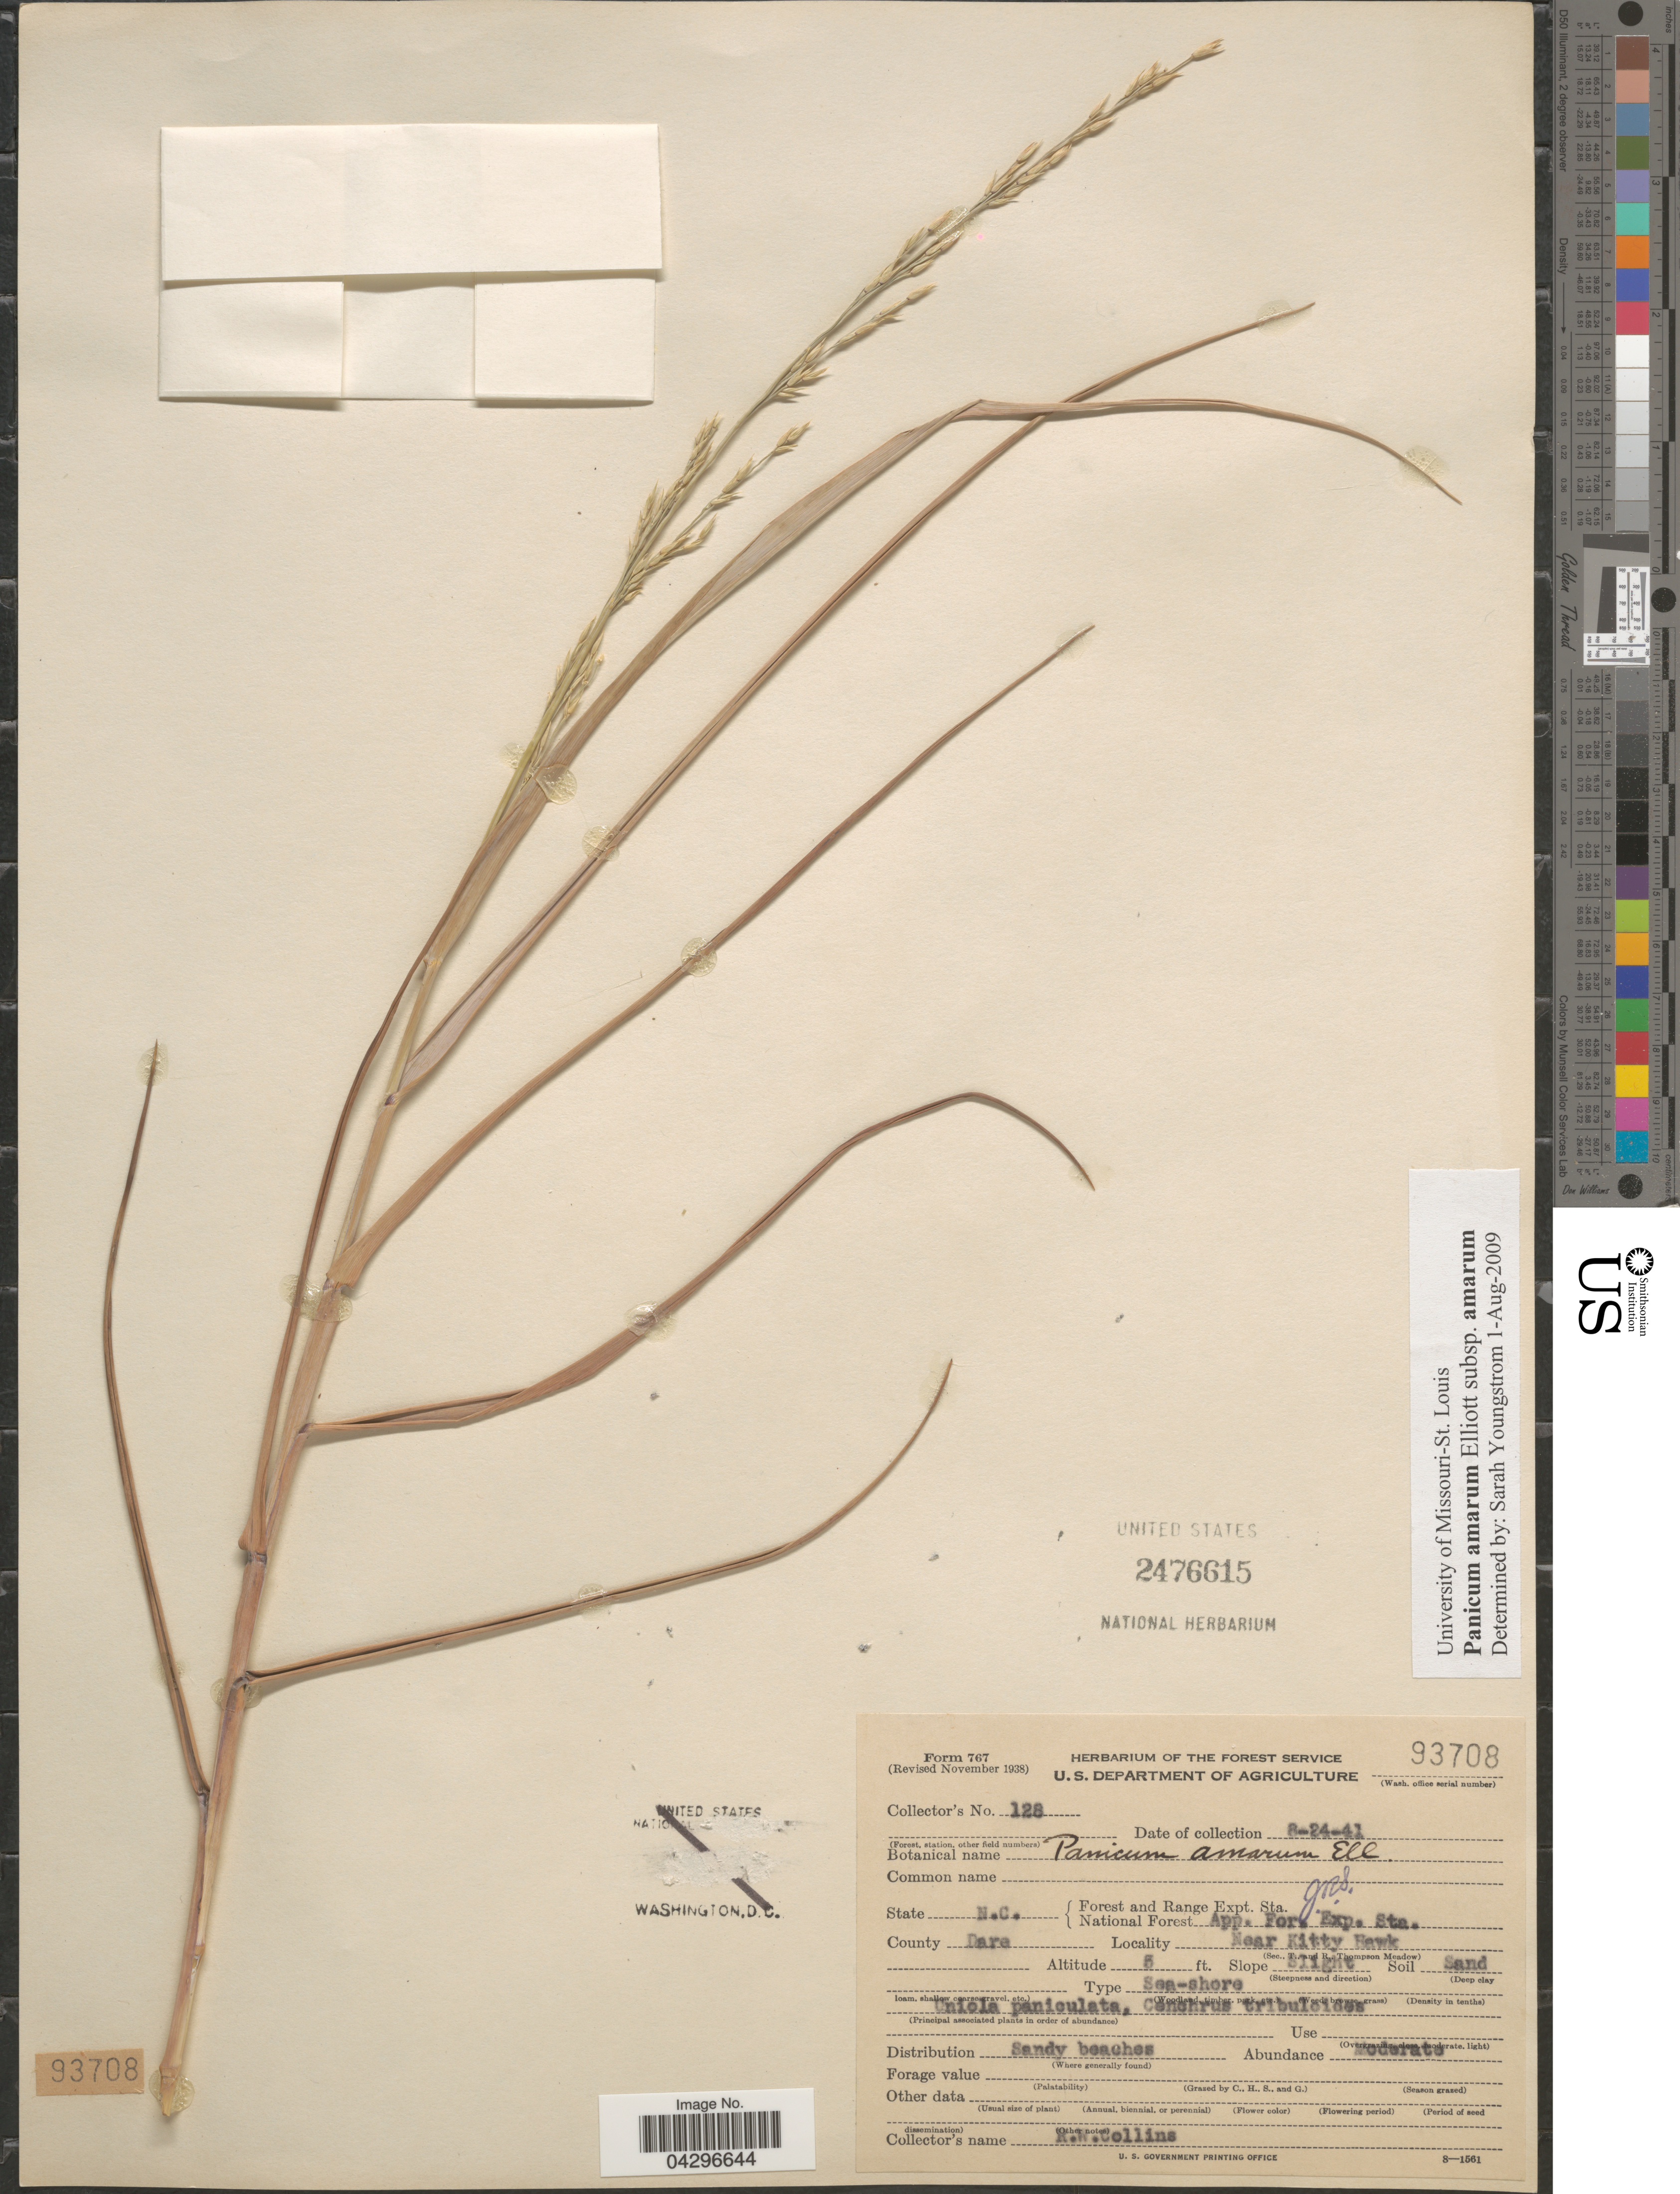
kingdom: Plantae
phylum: Tracheophyta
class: Liliopsida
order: Poales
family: Poaceae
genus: Panicum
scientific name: Panicum virgatum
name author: L.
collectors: R. Collins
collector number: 128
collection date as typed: Transcribed d/m/y: 24/8/41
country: United States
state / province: North Carolina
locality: Forest and Range Expt. Sta. National Forest App. For. Exp. Sta. County Dare. Near Kitty Hawk.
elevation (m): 2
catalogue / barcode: US 2476615